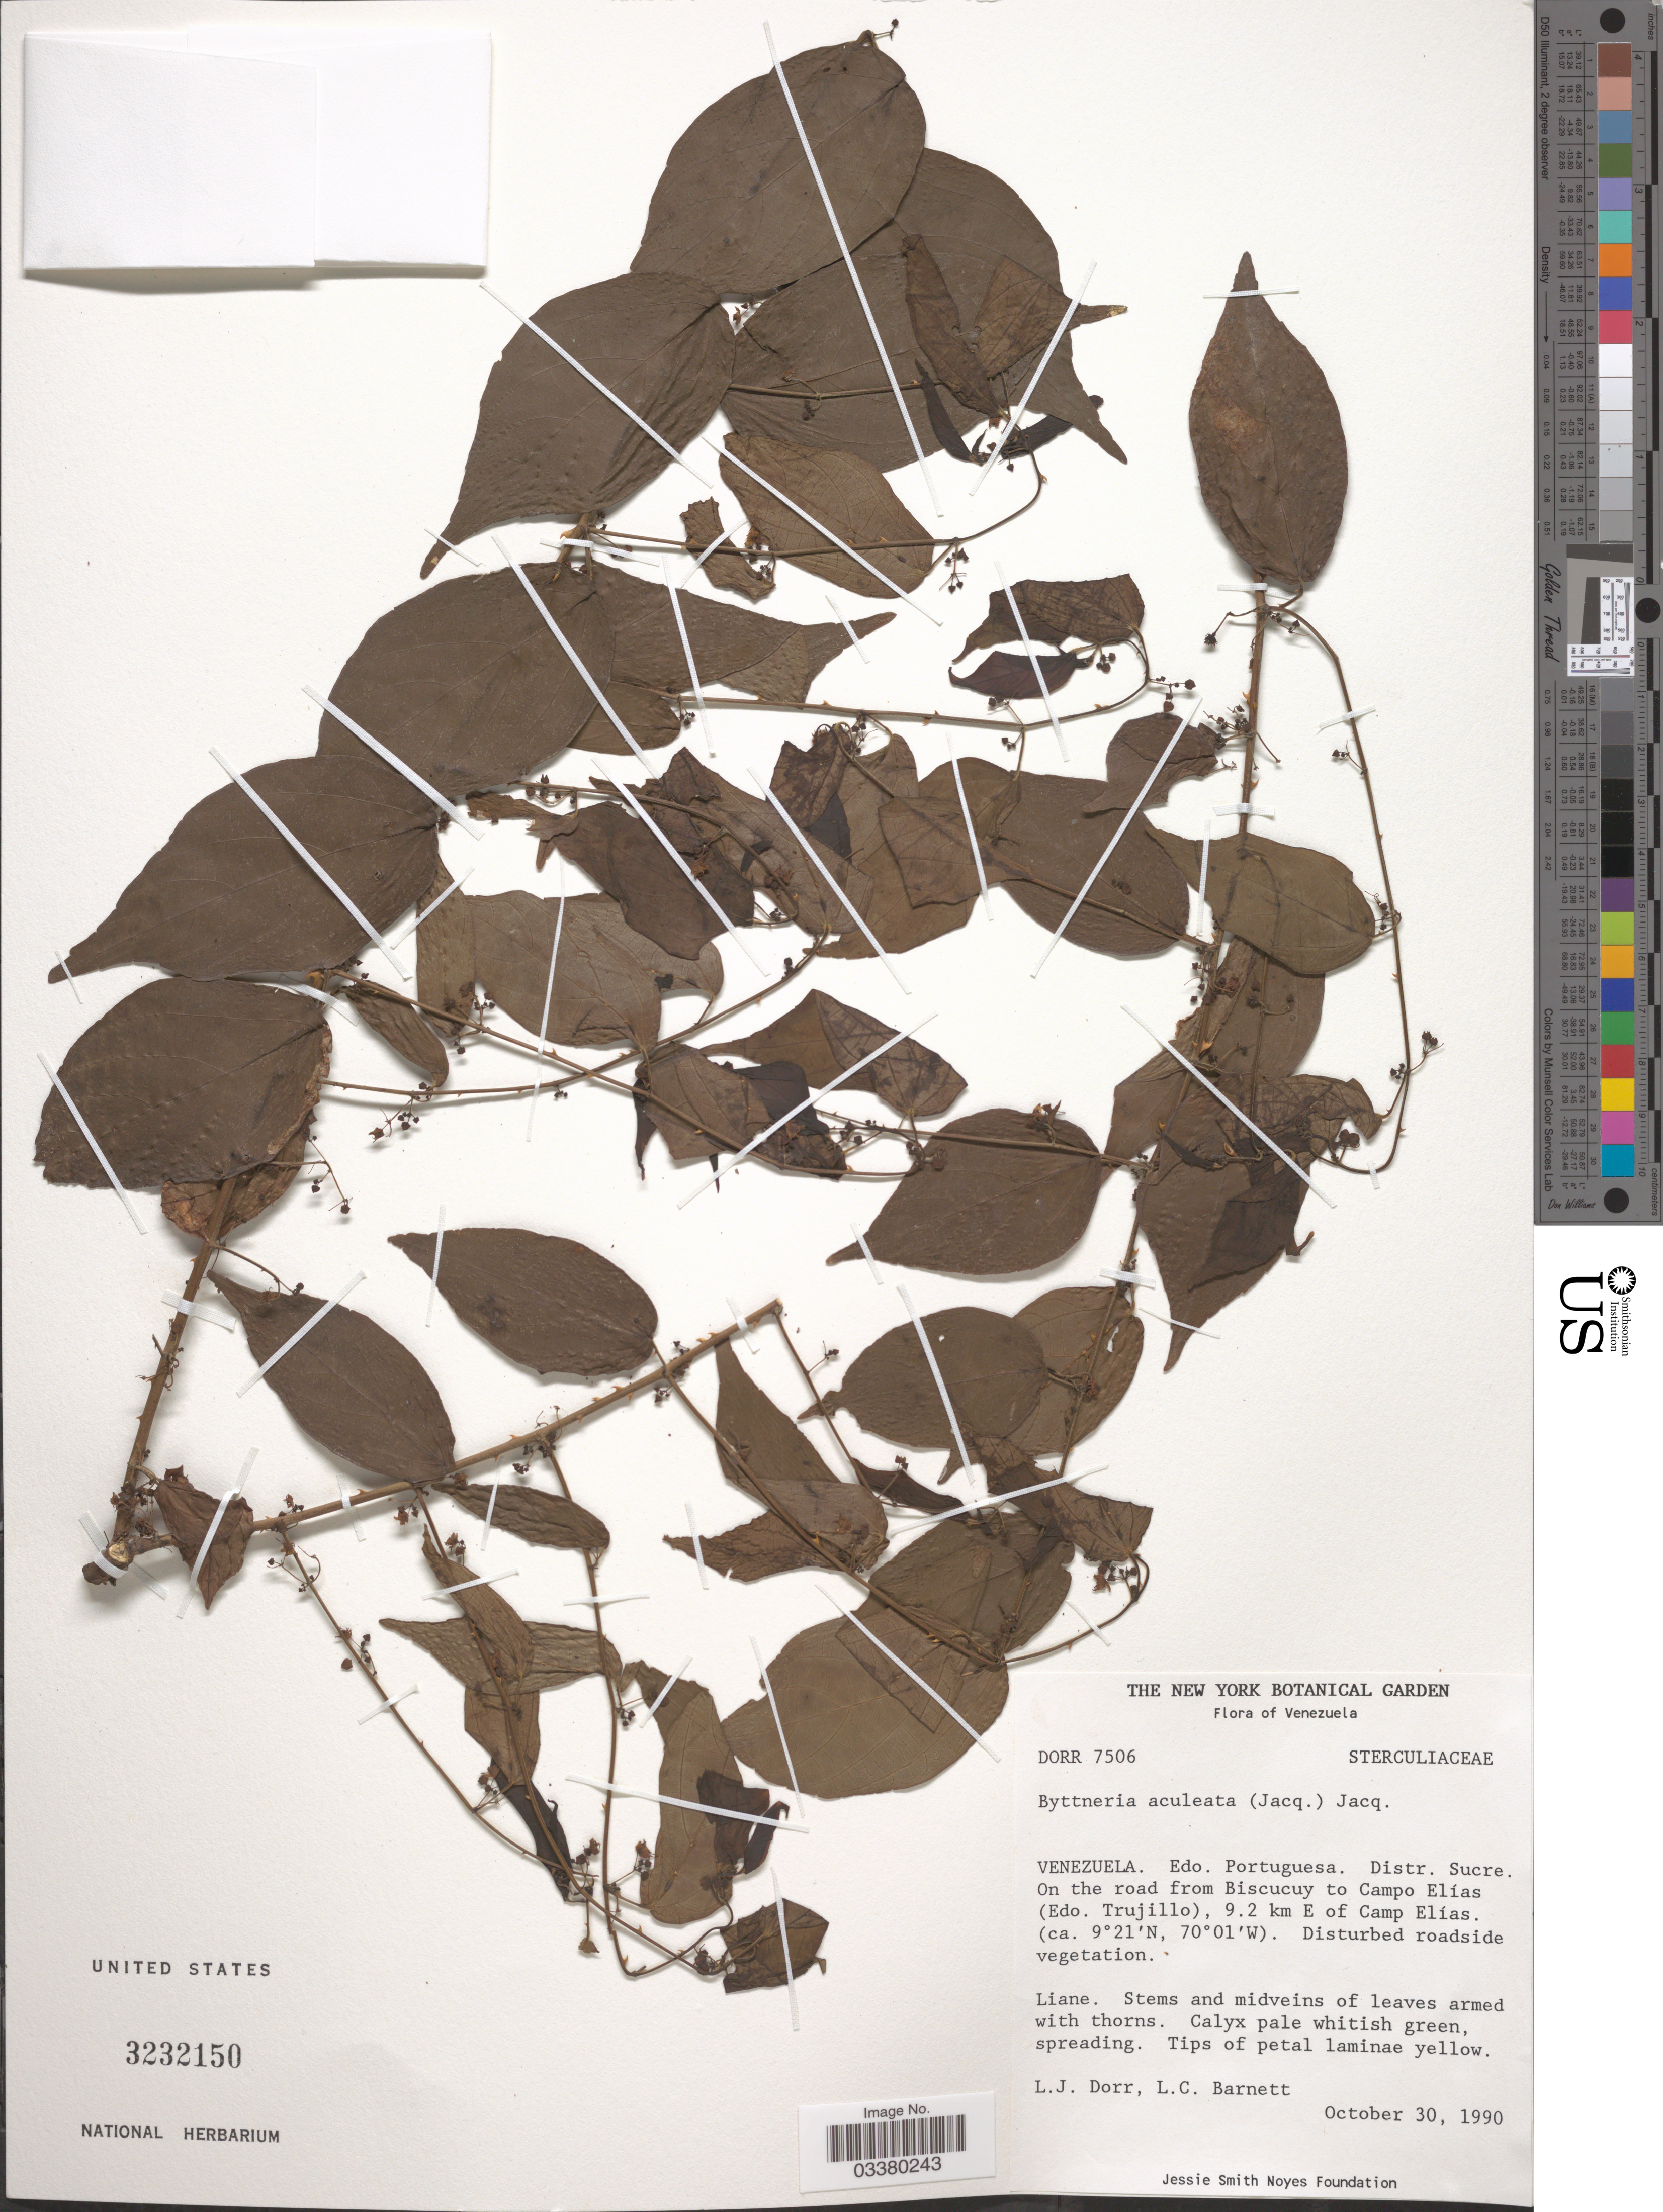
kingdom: Plantae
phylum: Tracheophyta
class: Magnoliopsida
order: Malvales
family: Malvaceae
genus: Byttneria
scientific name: Byttneria aculeata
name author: (Jacq.) Jacq.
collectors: L. J. Dorr & L. C. Barnett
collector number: DORR7506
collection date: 1990-10-30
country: Venezuela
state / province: Portuguesa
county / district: Sucre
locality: On the road from Biscucuy to Campo Elías (Edo. Trujillo), 9.2 km E of Camp Elías.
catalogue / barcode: US 3232150